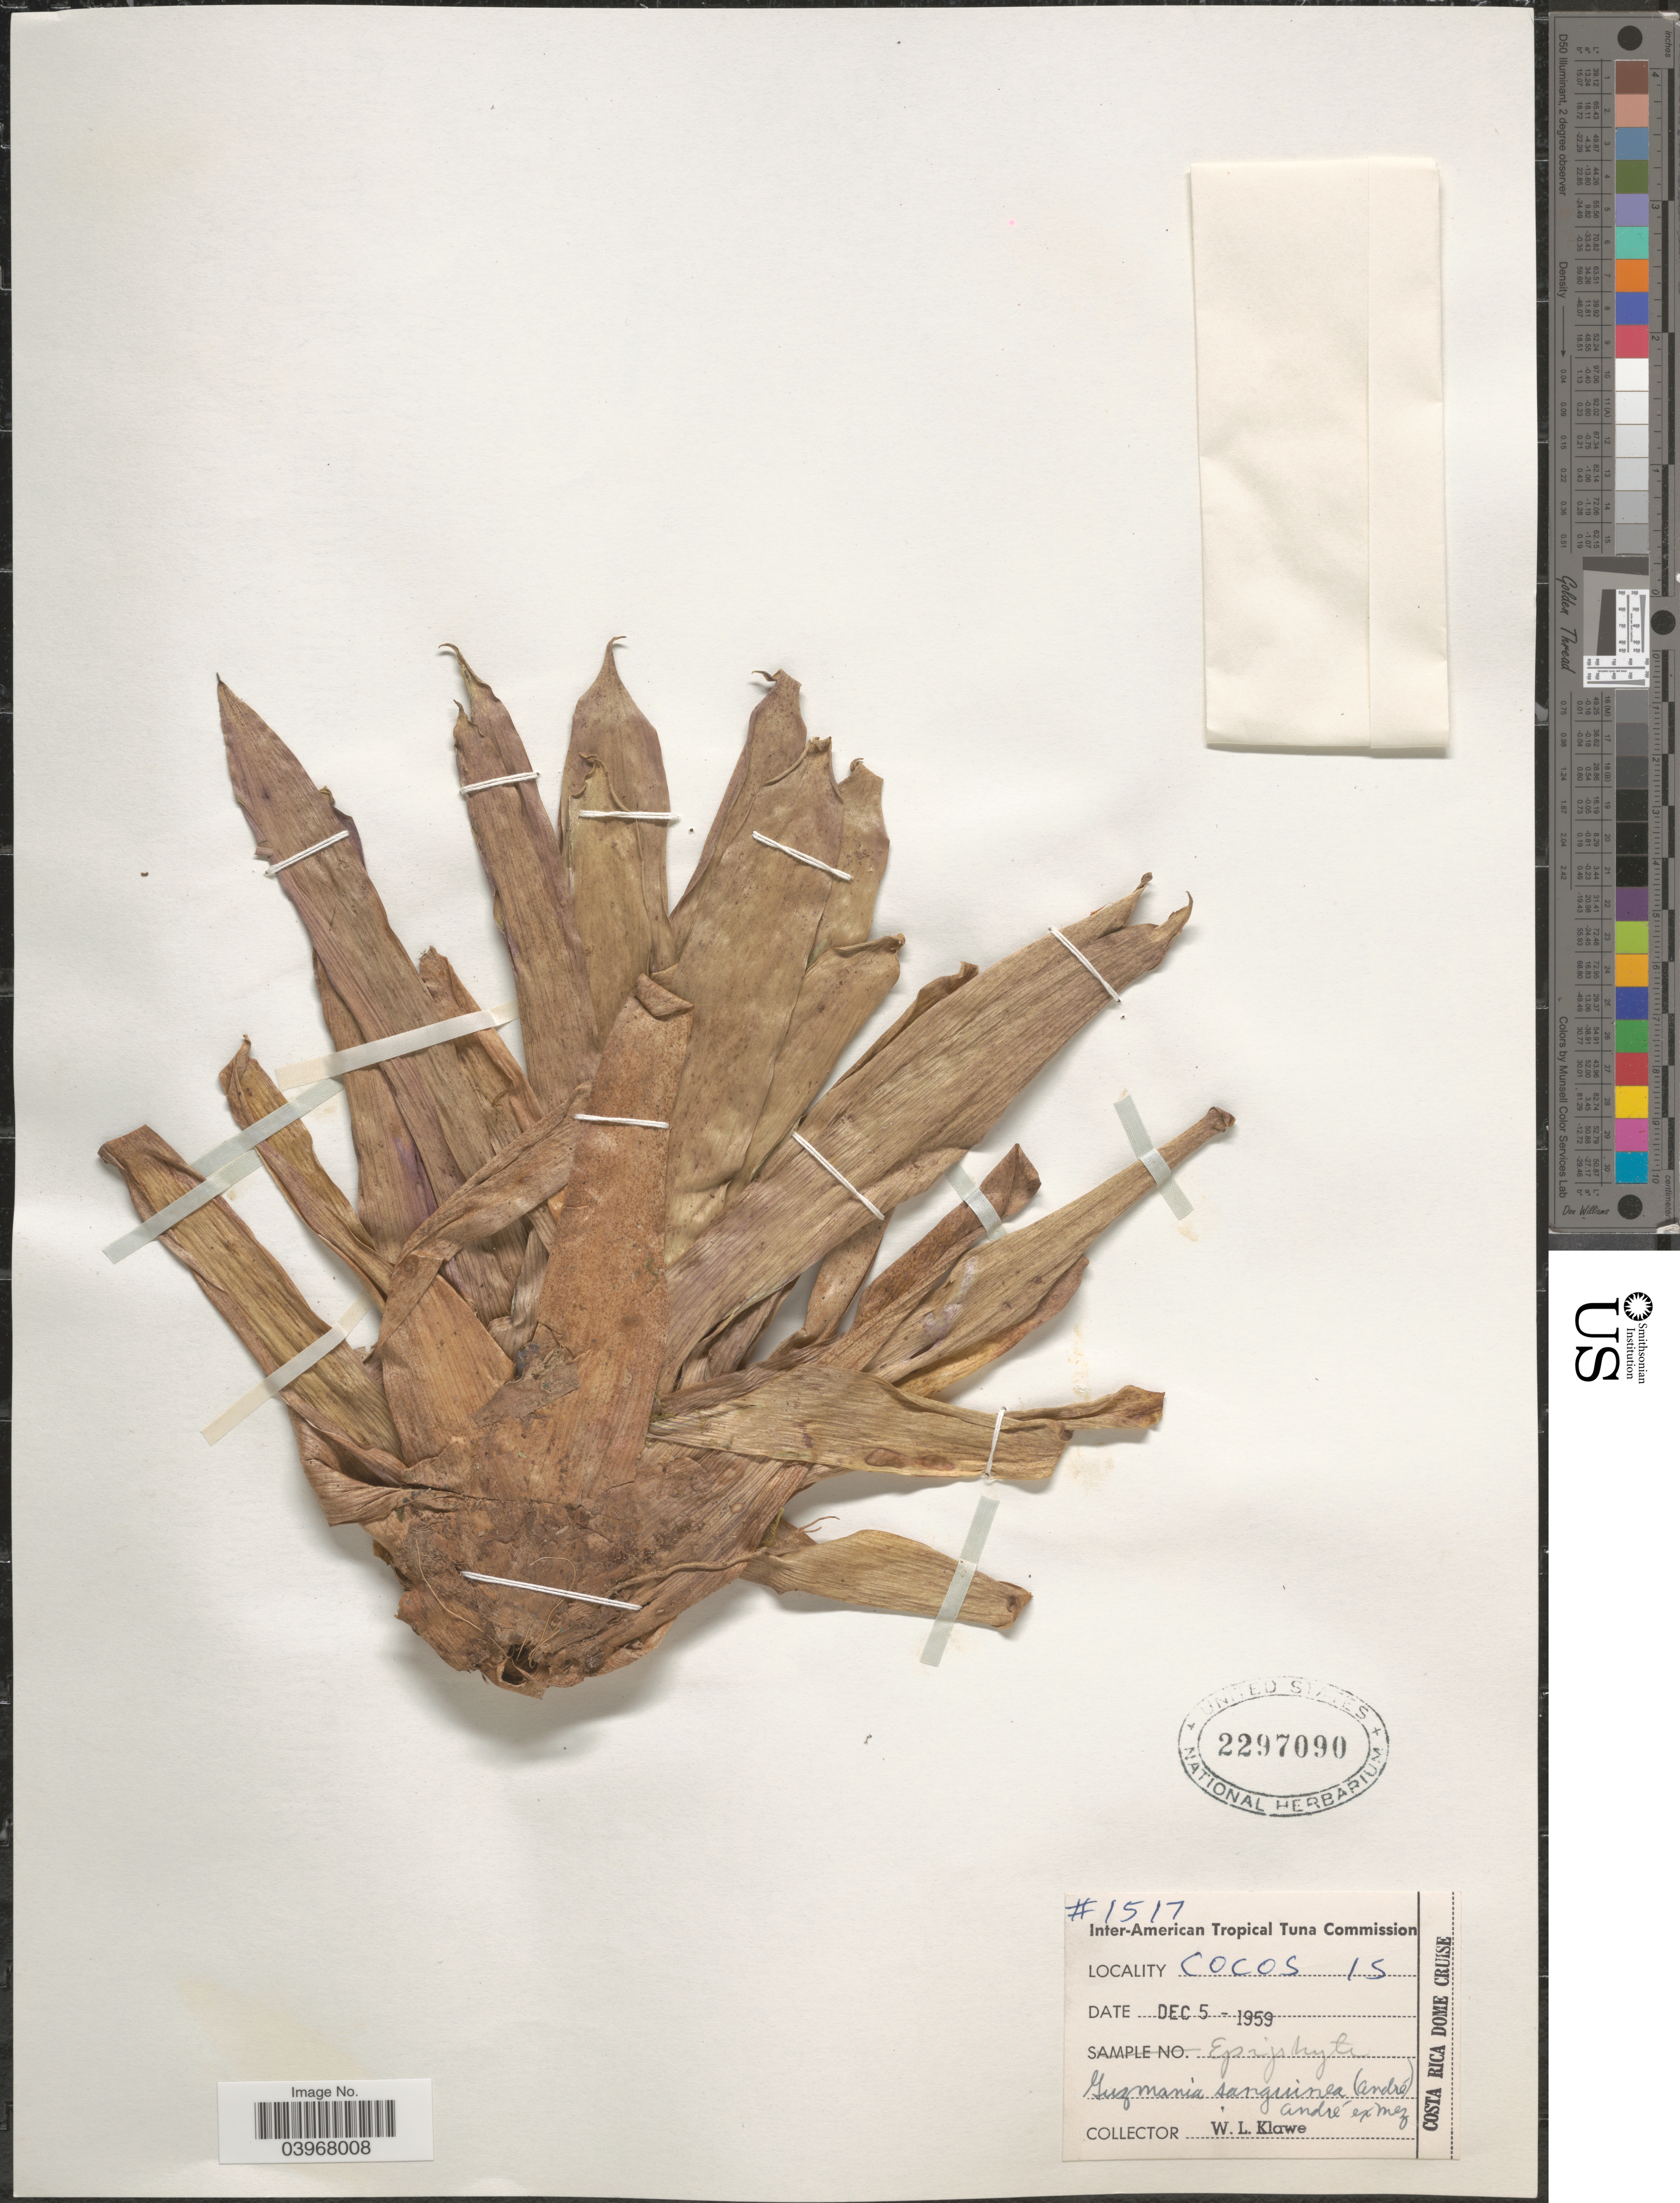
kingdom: Plantae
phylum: Tracheophyta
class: Liliopsida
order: Poales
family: Bromeliaceae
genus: Guzmania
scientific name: Guzmania sanguinea var. sanguinea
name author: (André) André ex Mez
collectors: W. Klawe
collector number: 1517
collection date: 1959-12-05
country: Costa Rica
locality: Cocos Is.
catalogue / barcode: US 2297090